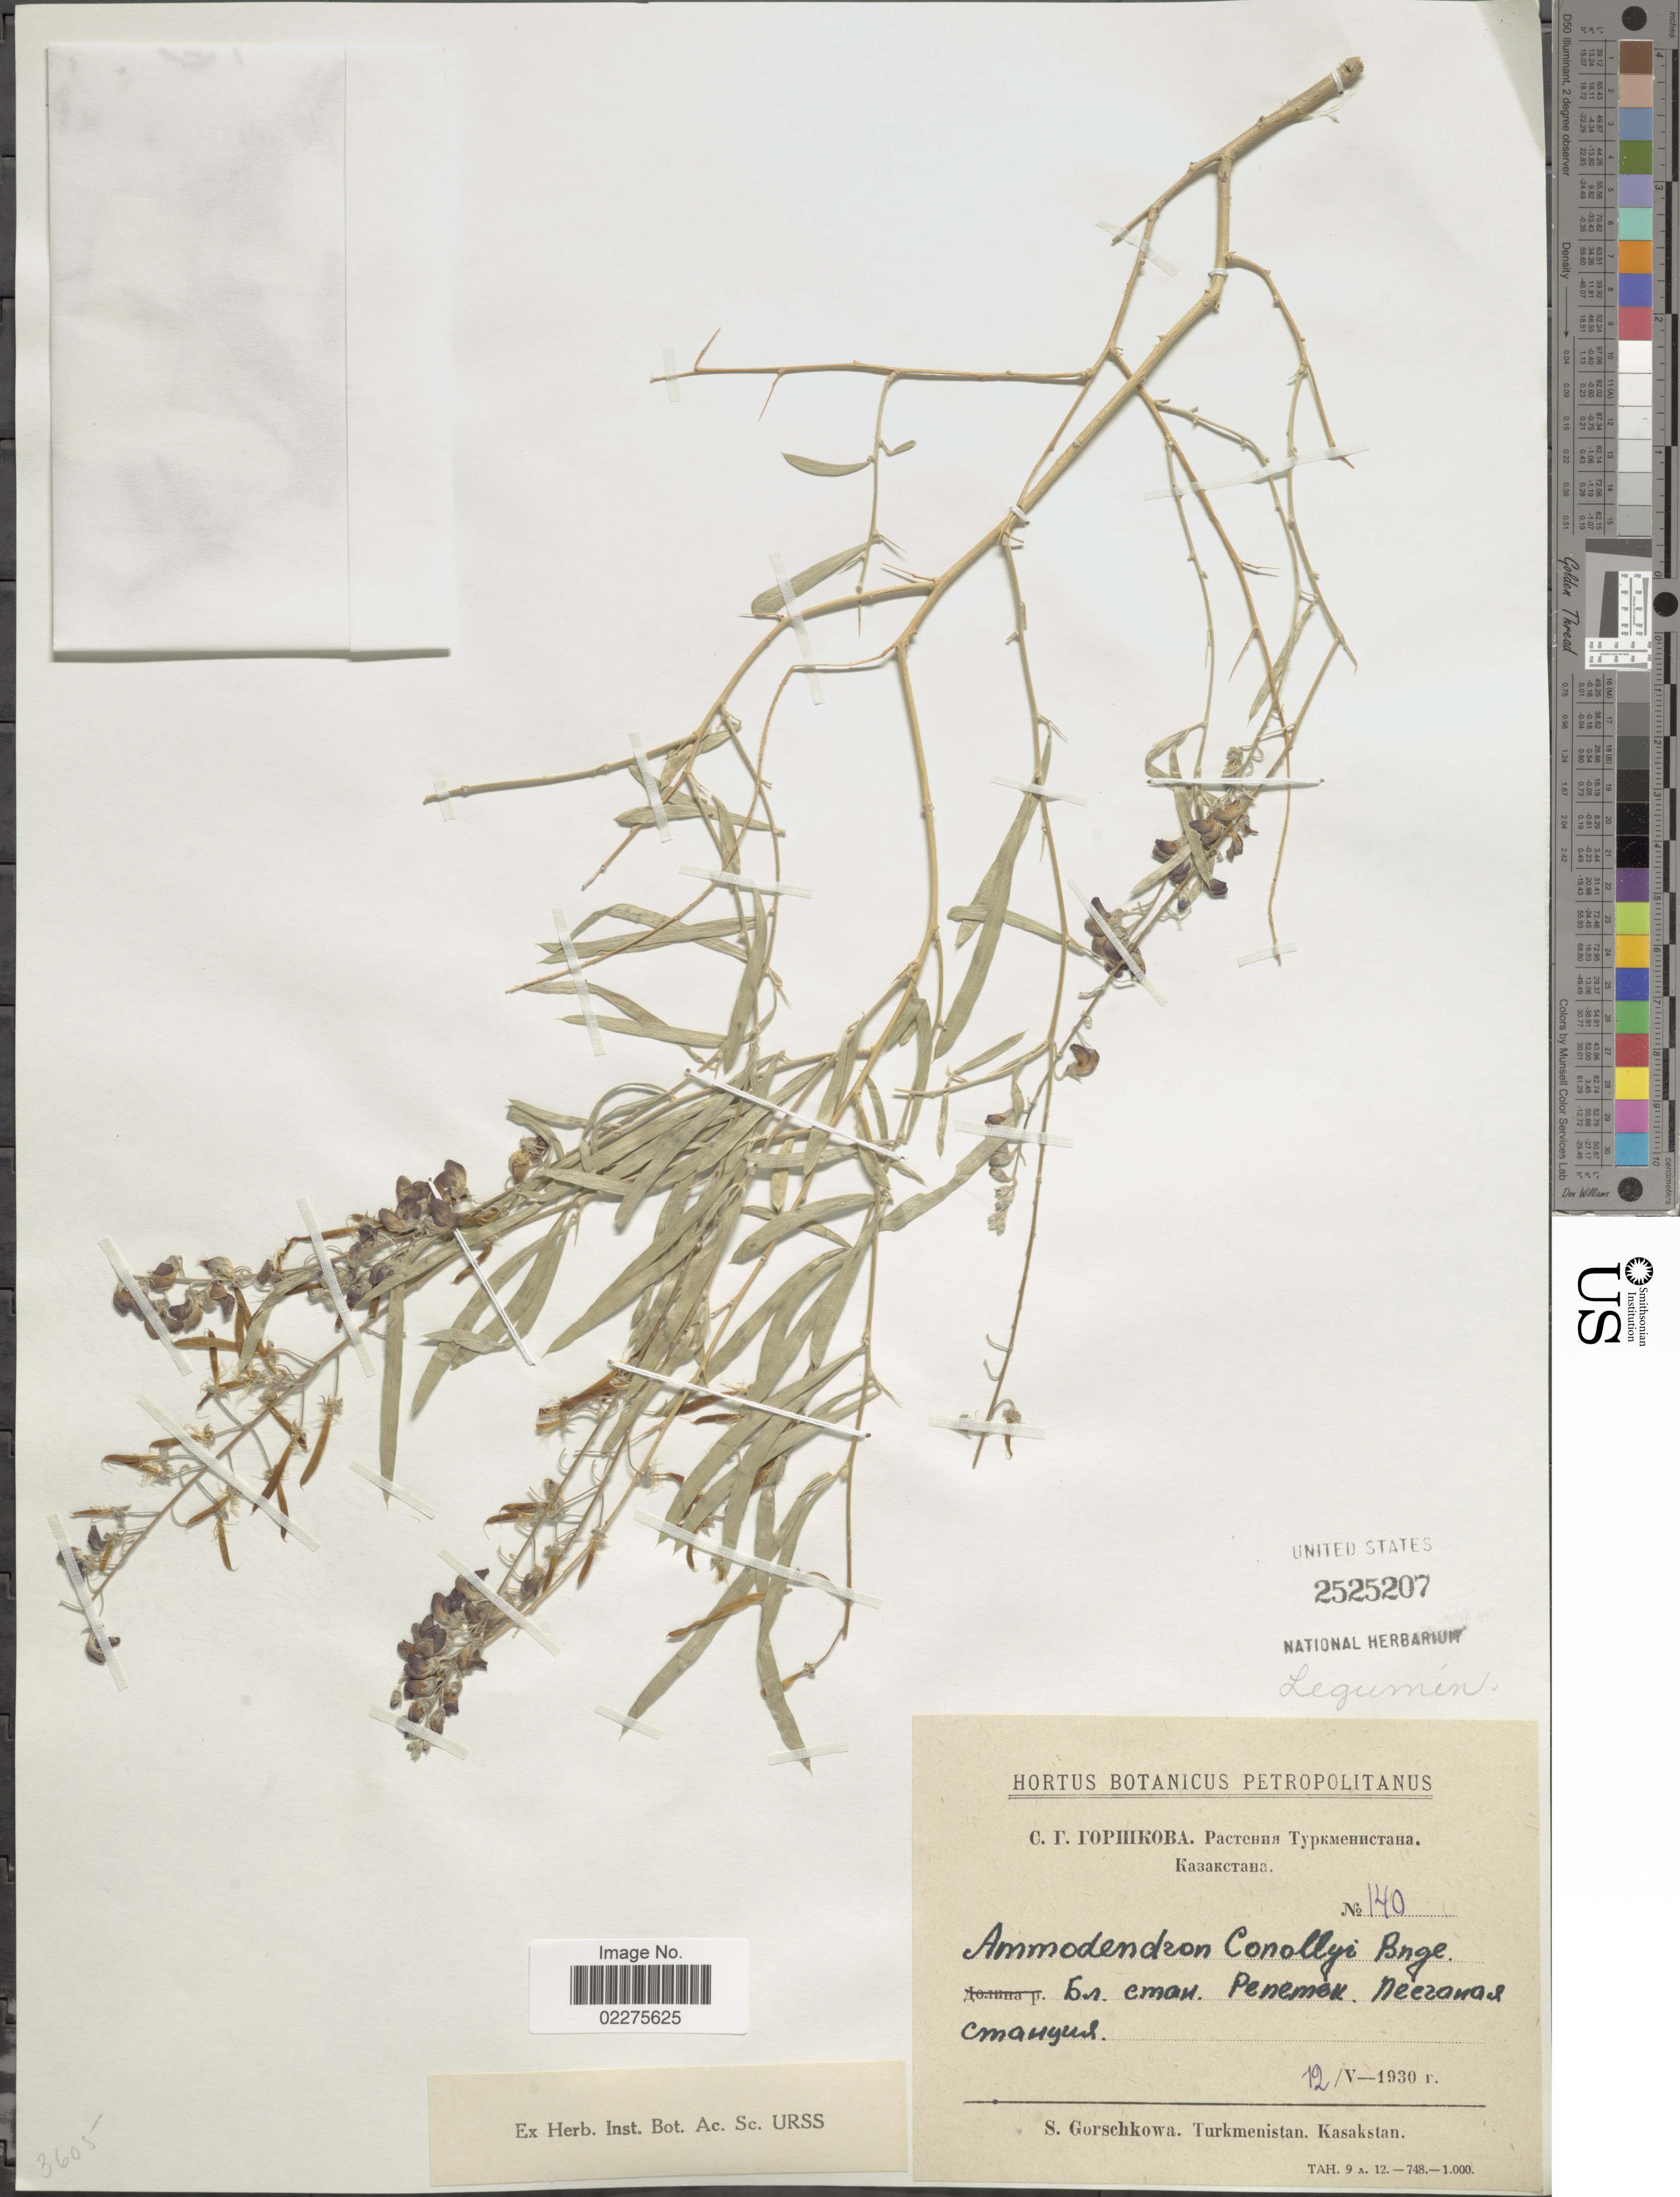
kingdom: Plantae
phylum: Tracheophyta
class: Magnoliopsida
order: Fabales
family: Fabaceae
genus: Ammodendron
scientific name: Ammodendron conollyi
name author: Bunge ex Boiss.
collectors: S. Gorschkowa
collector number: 140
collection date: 1930-05-12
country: Kazakhstan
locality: Turkmenistan. Kasakstan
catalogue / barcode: US 2525207